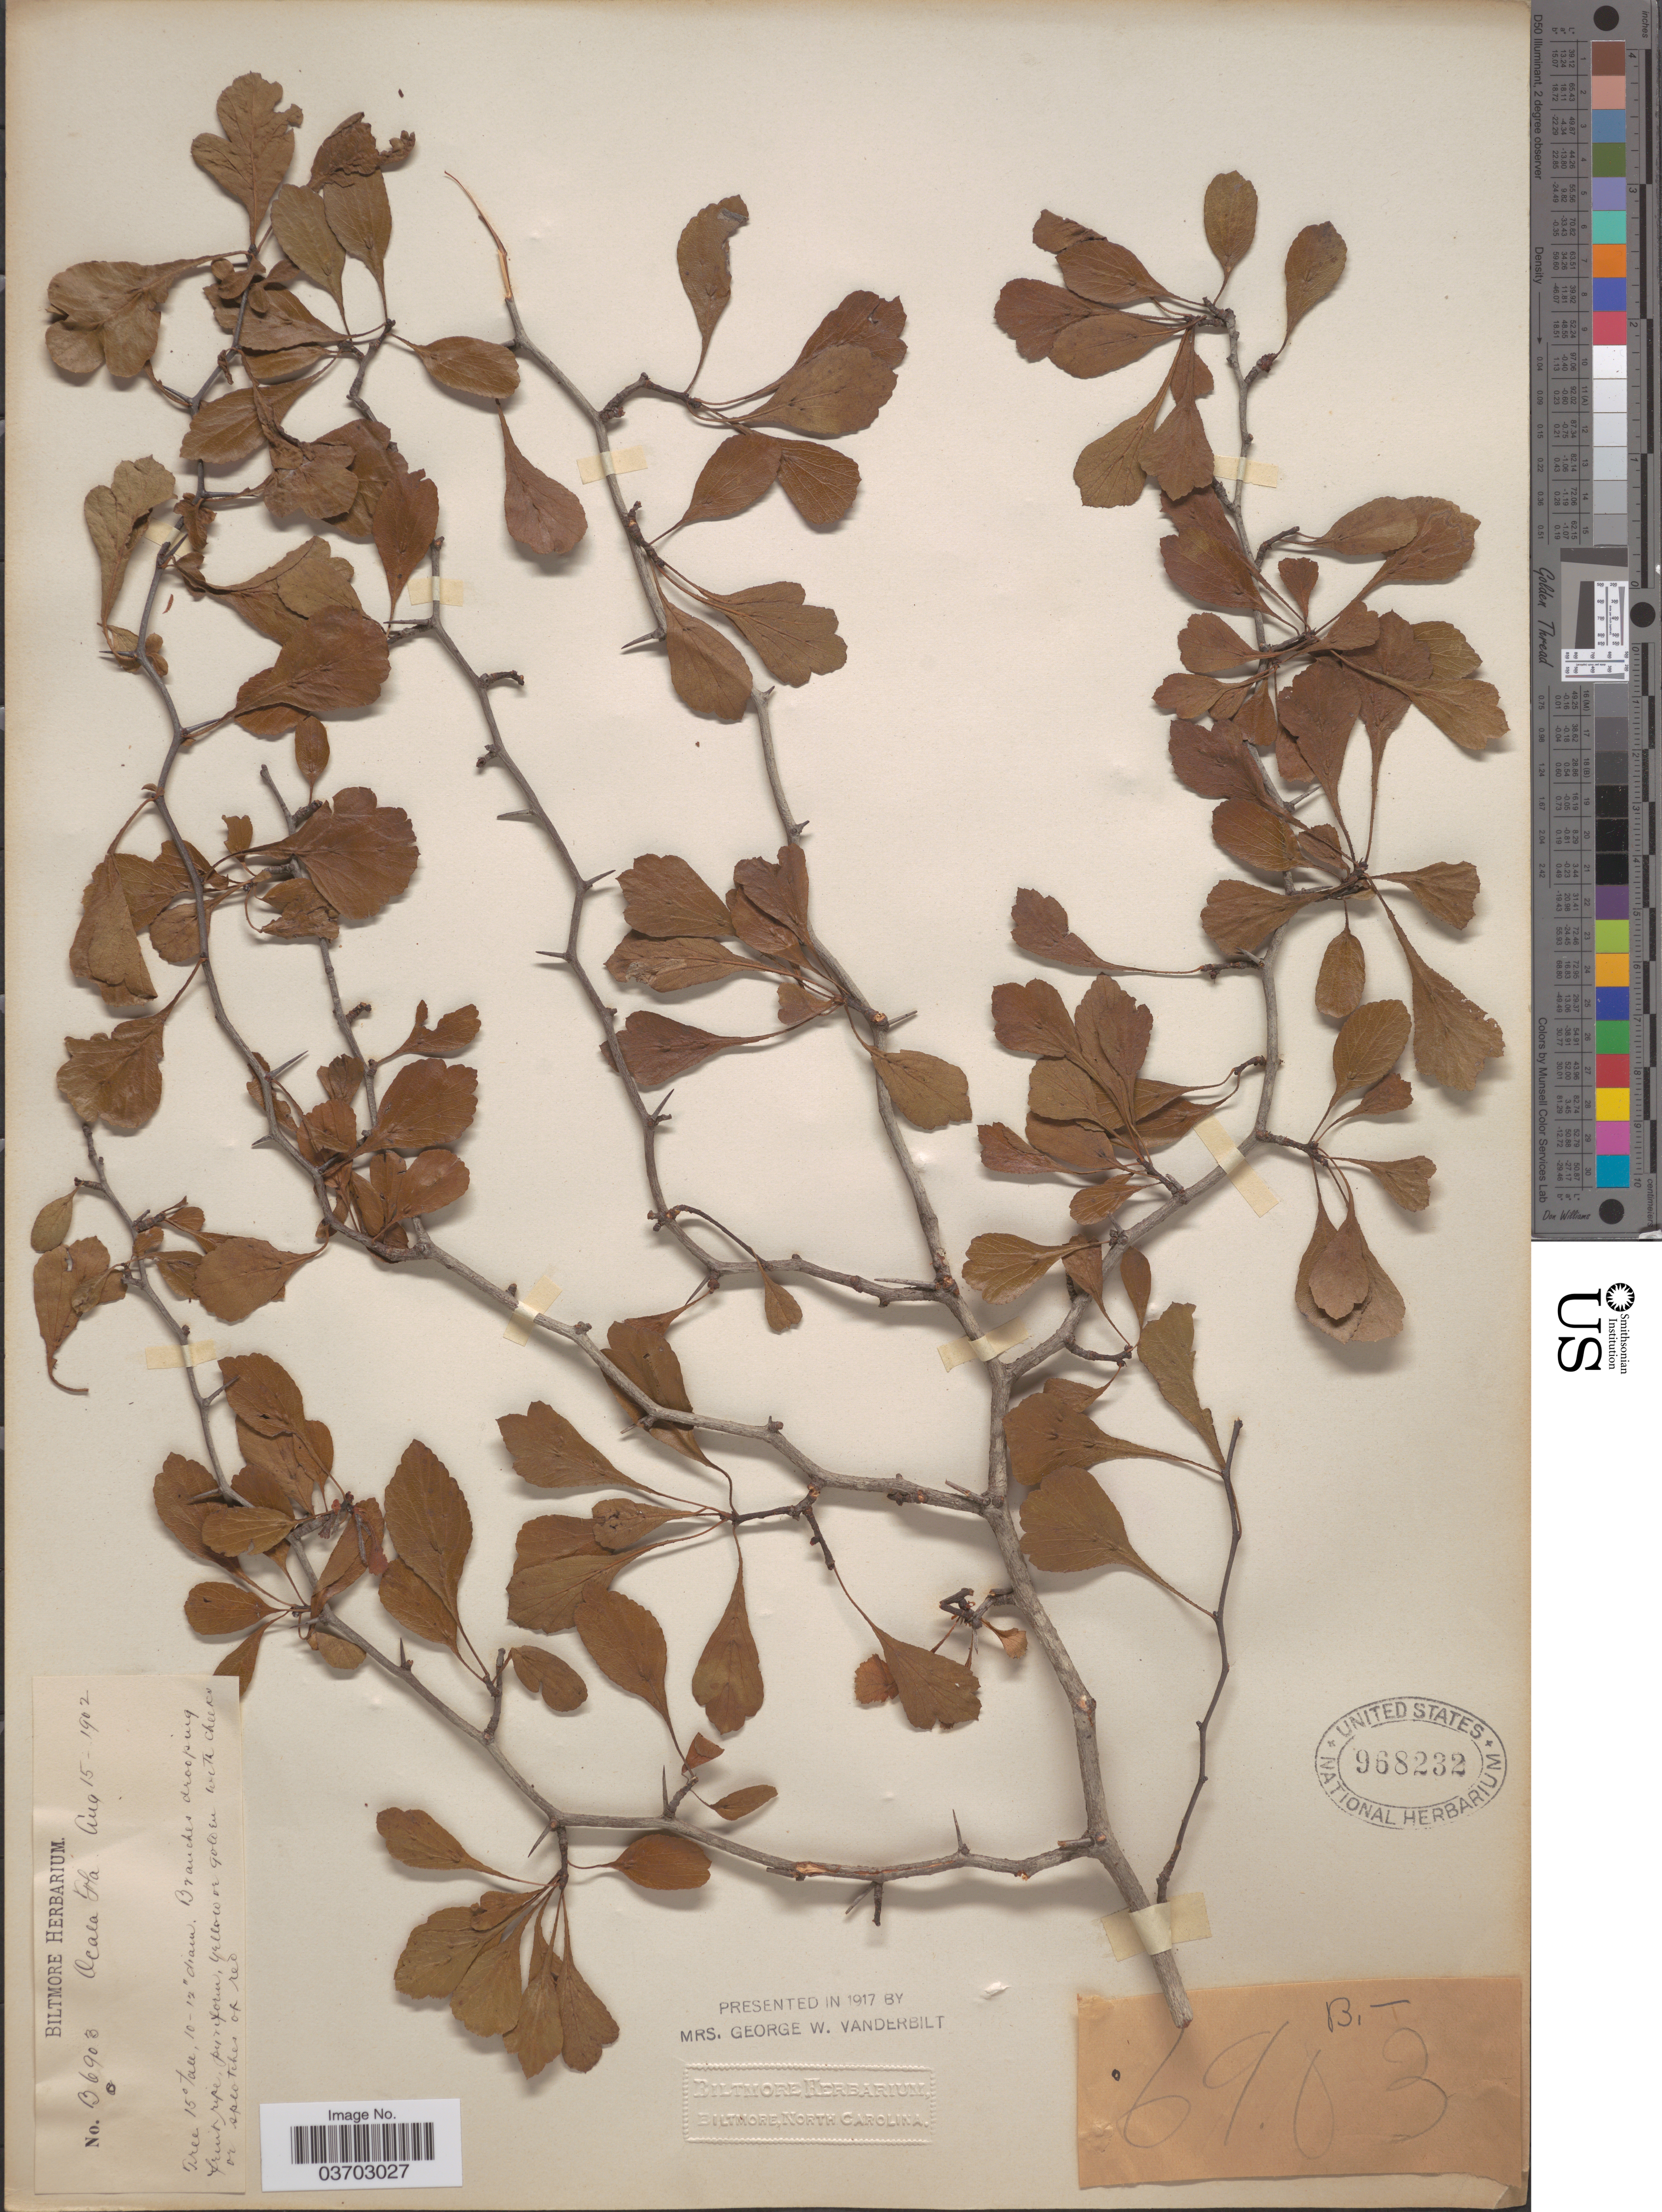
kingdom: Plantae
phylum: Tracheophyta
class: Magnoliopsida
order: Rosales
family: Rosaceae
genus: Crataegus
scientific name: Crataegus necopinata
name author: Pojark.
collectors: ex herb. Biltmore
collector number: B6903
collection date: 1902-08-15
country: United States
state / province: Florida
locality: Ocala.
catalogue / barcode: US 968232